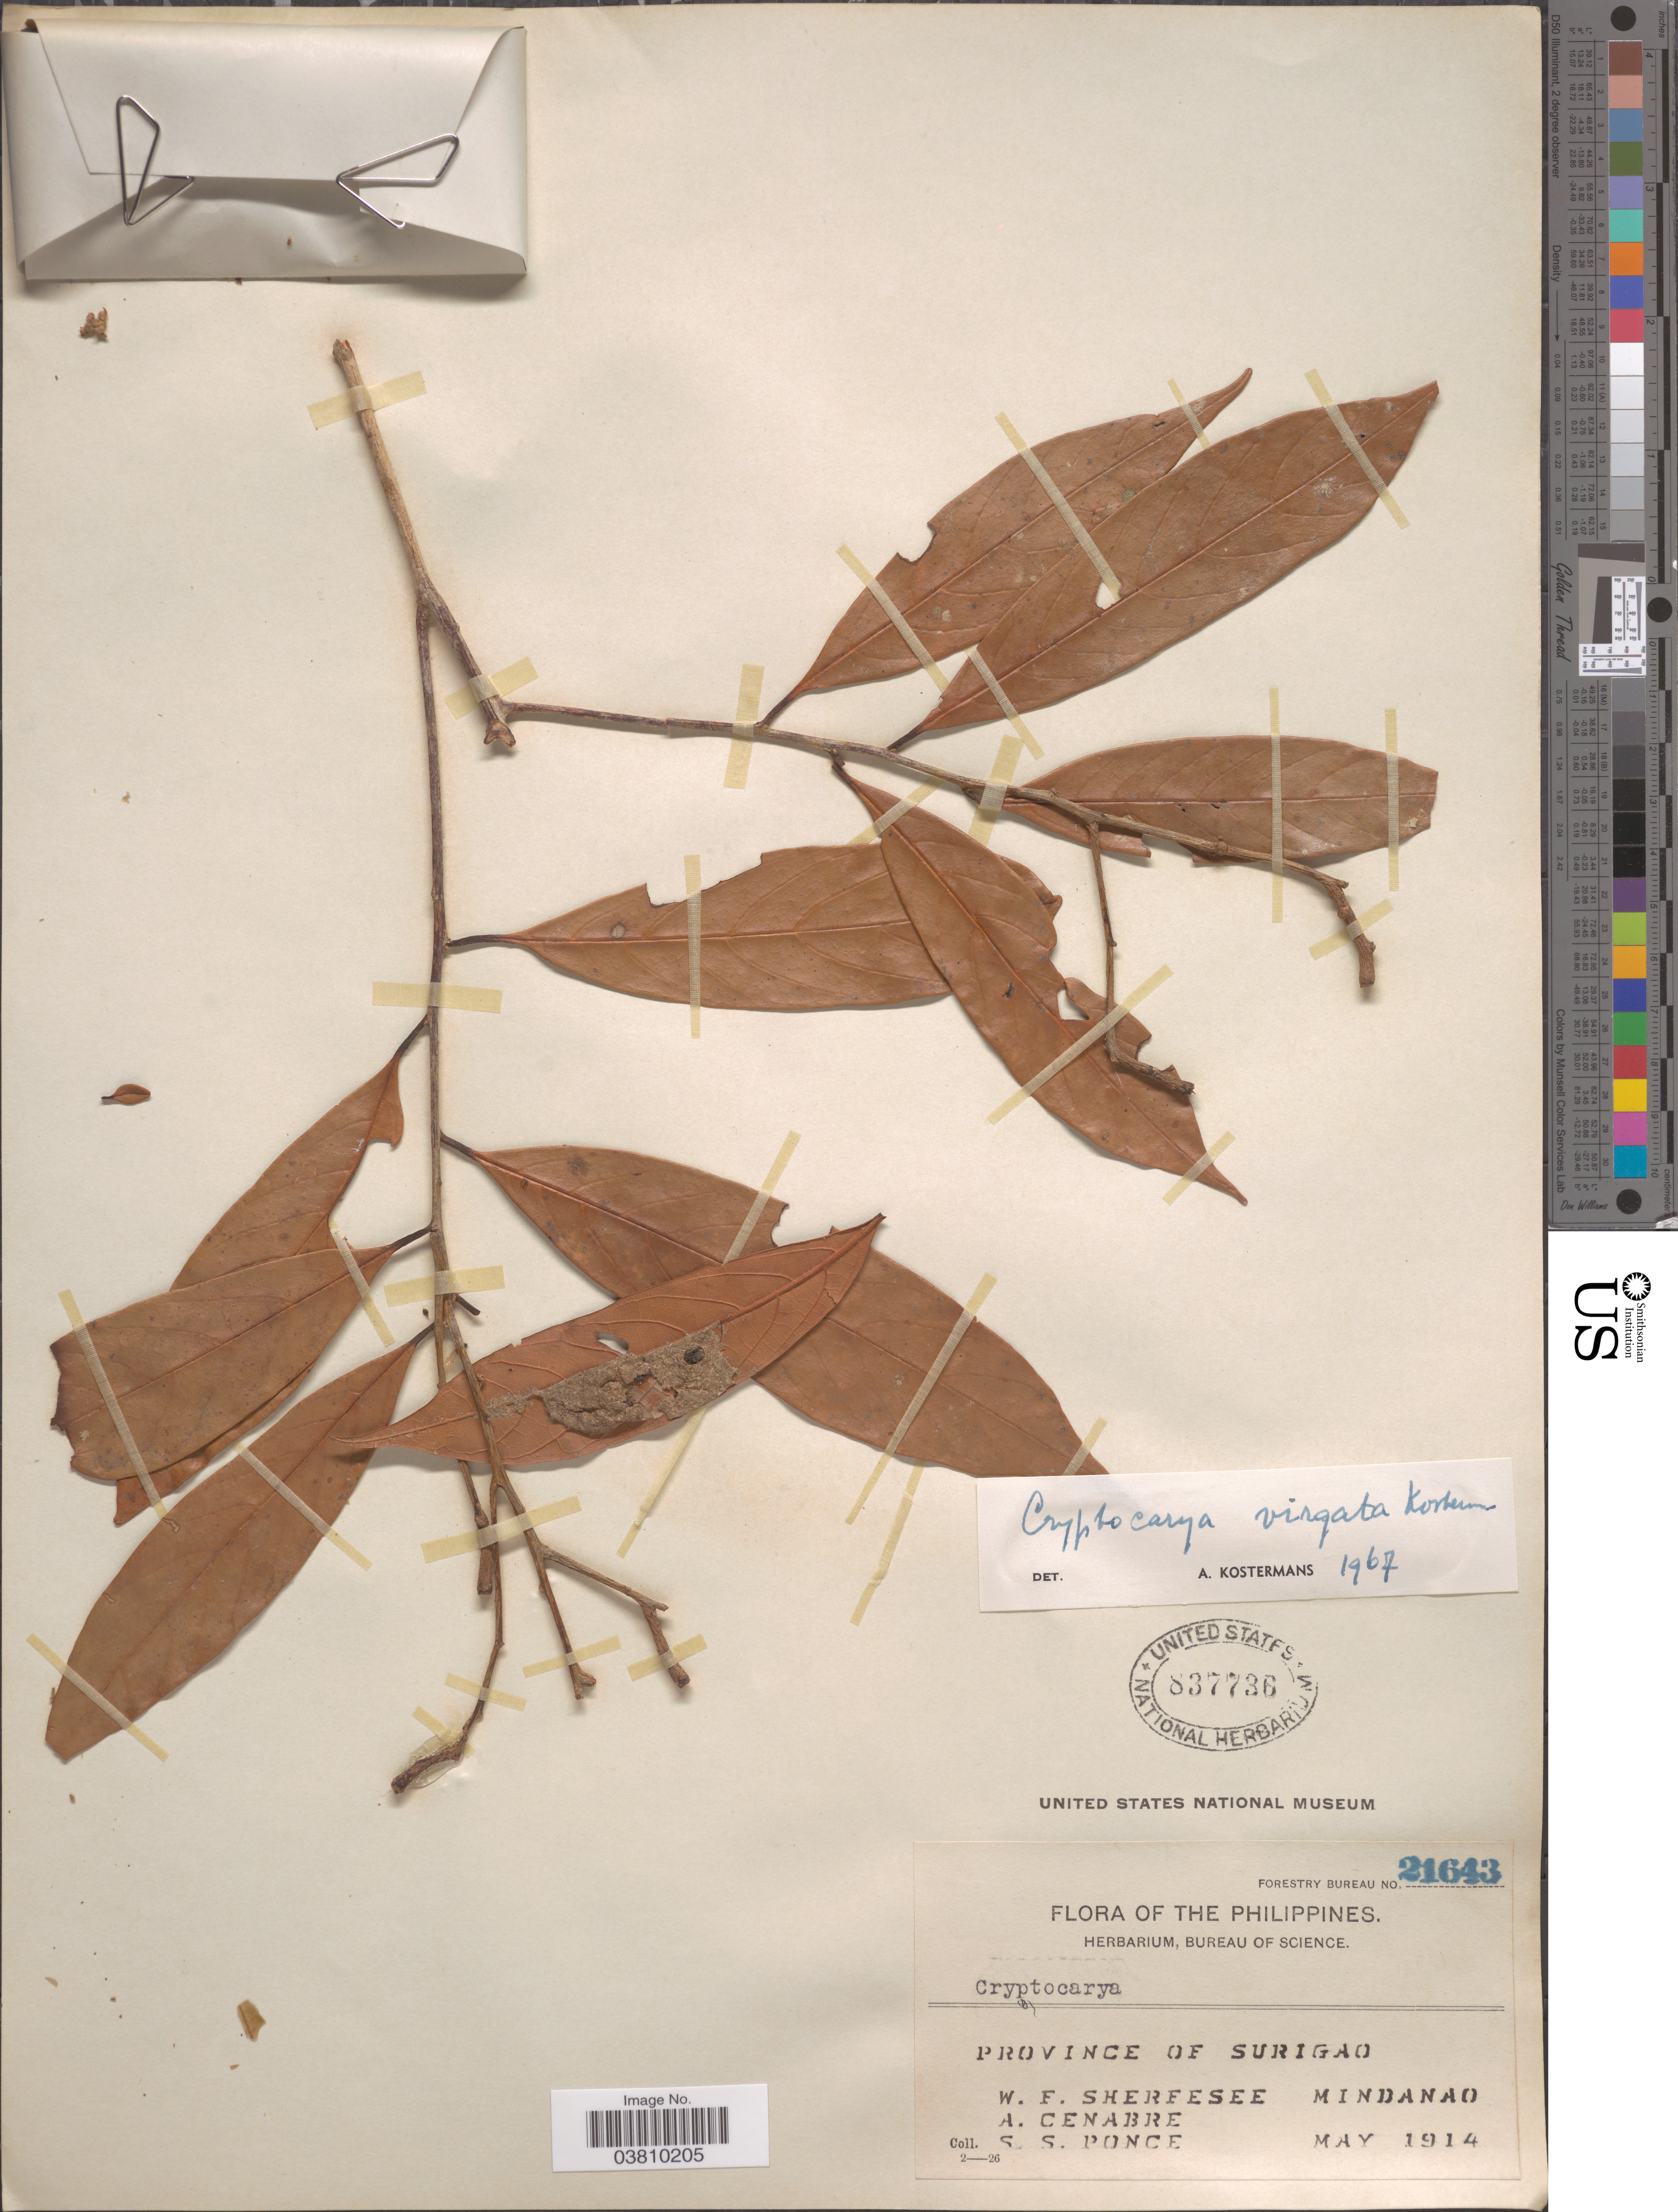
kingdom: Plantae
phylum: Tracheophyta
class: Magnoliopsida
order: Laurales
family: Lauraceae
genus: Cryptocarya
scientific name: Cryptocarya virgata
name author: Kosterm.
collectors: W. Sherfesee, A. Cenabre & S. Ponce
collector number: Forestry Bureau 21643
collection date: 1914-05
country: Philippines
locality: Province of Surigao, Mindanao.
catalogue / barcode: US 837736